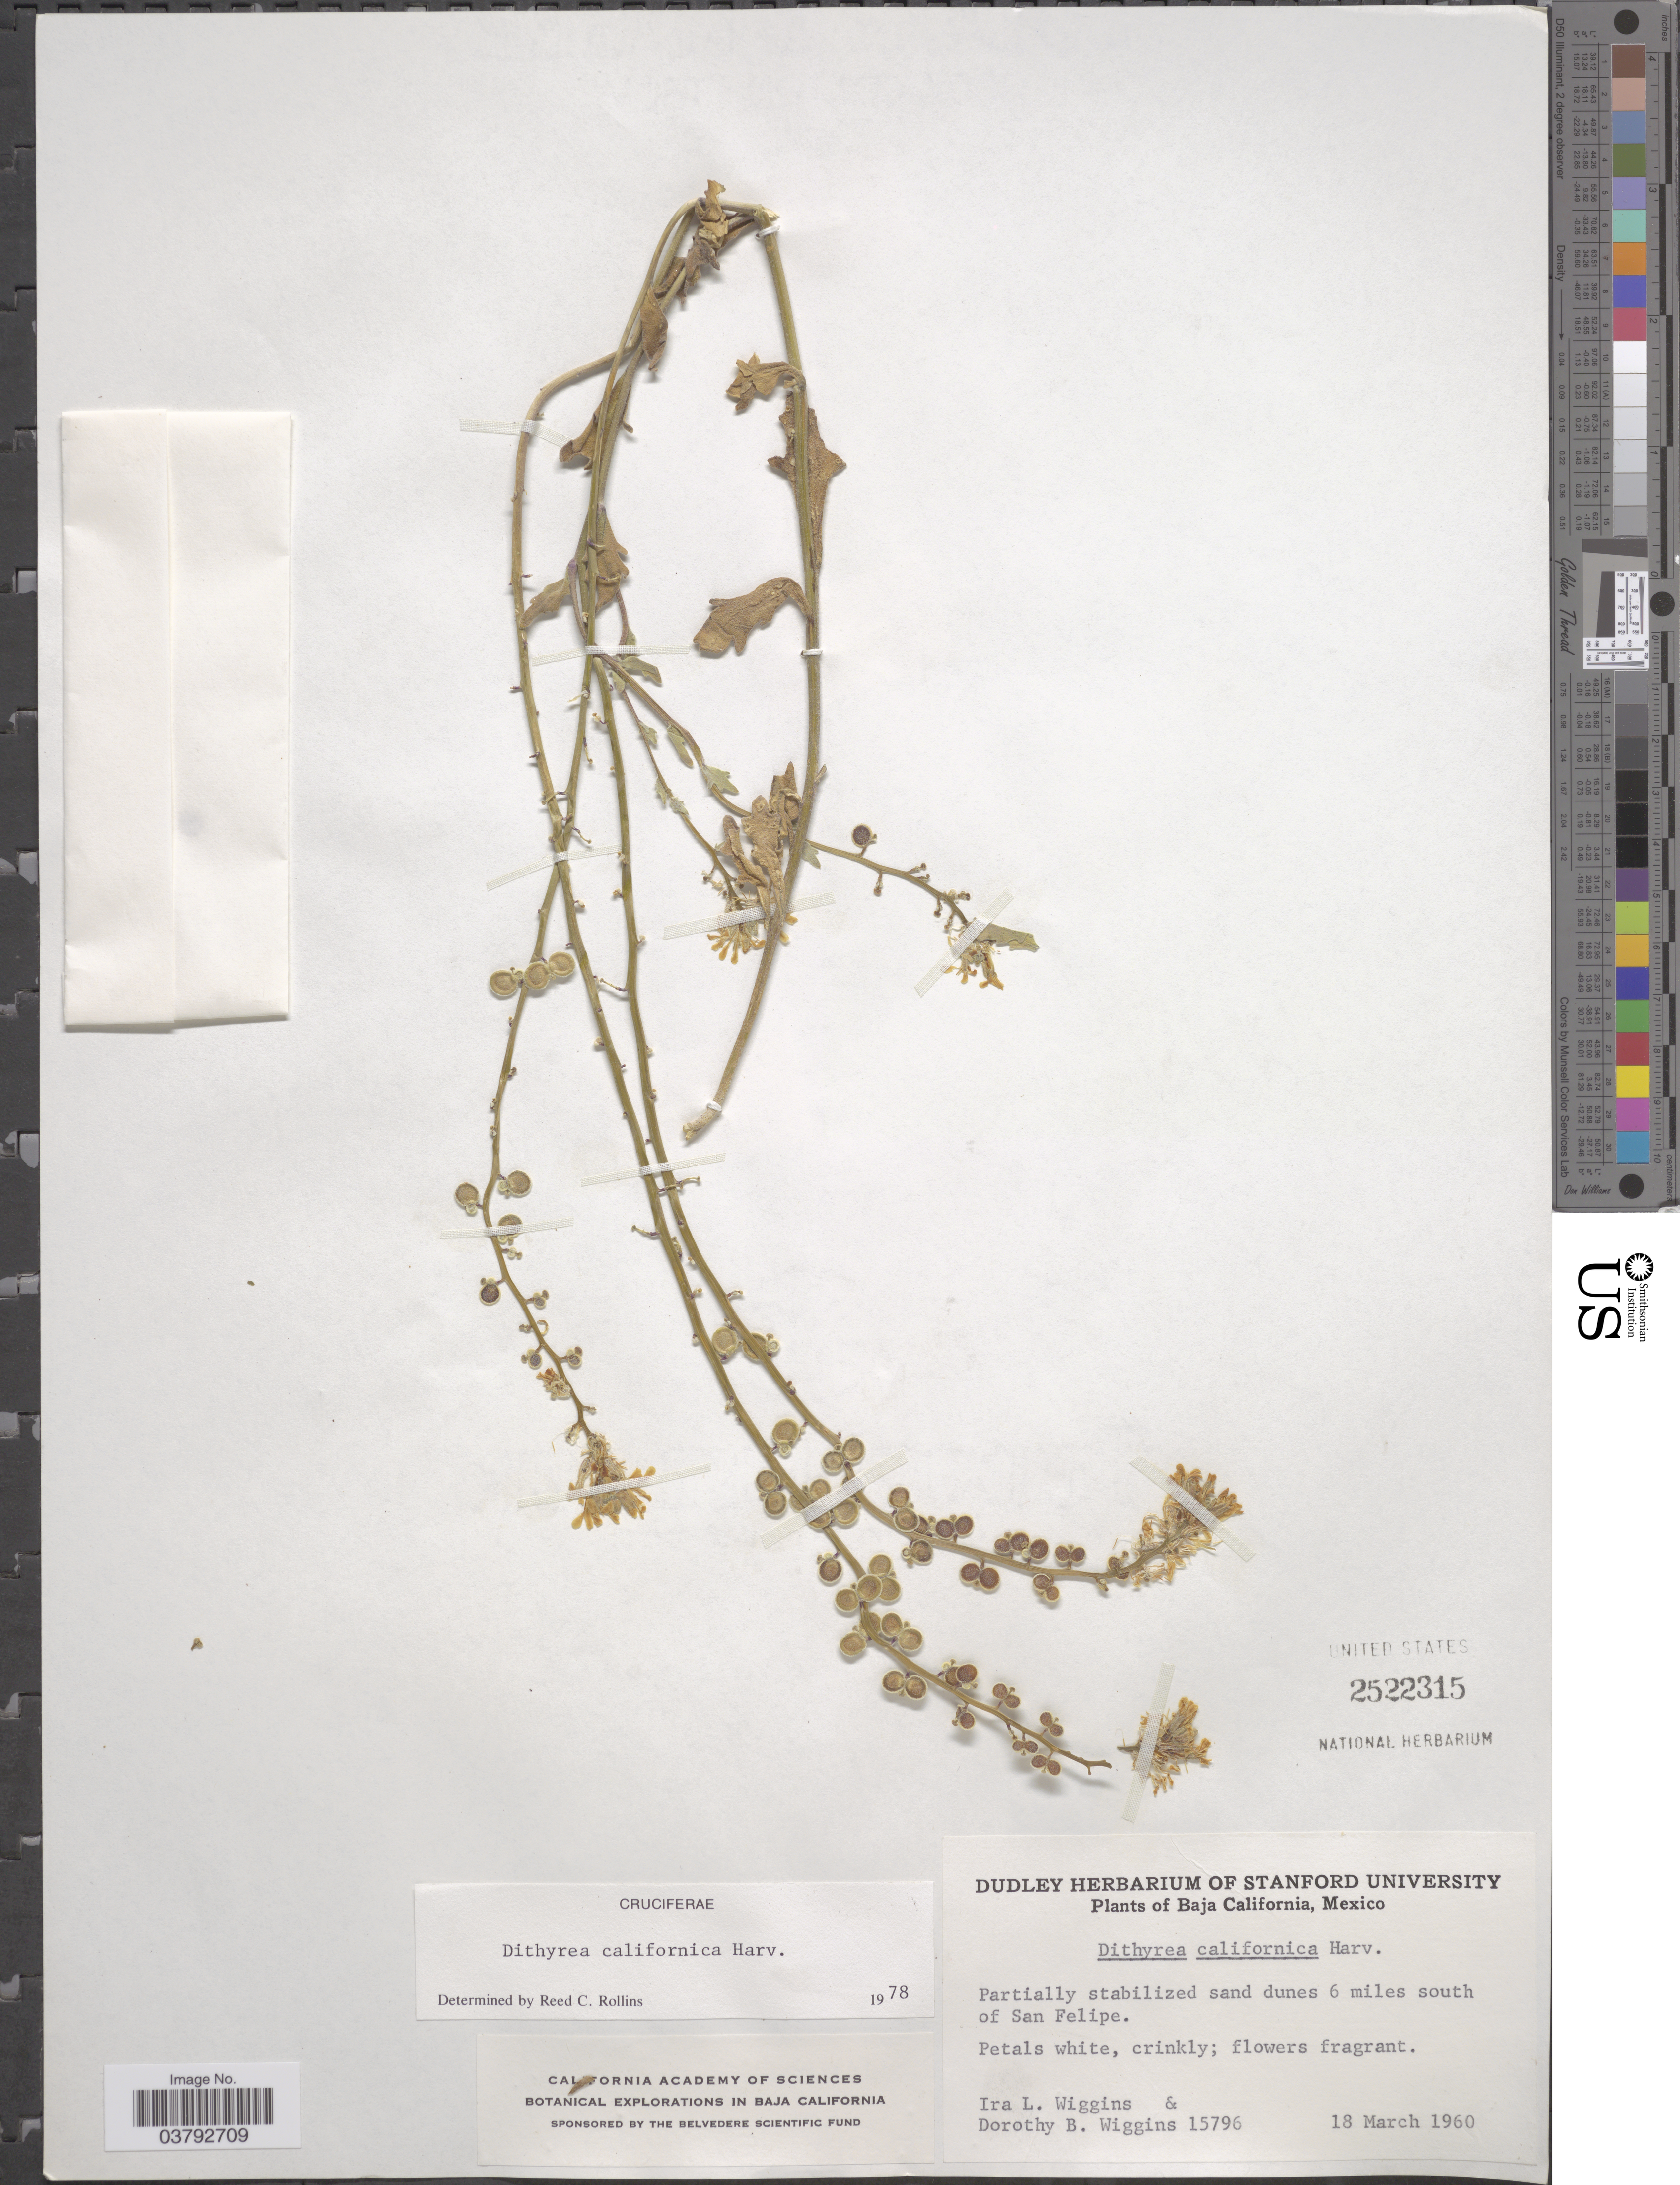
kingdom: Plantae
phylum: Tracheophyta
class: Magnoliopsida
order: Brassicales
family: Brassicaceae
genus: Dithyrea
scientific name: Dithyrea californica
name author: Harv.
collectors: I. L. Wiggins & D. B. Wiggins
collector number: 15796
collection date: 1960-03-18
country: Mexico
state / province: Baja California Norte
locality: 6 miles south of San Felipe.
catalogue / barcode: US 2522315